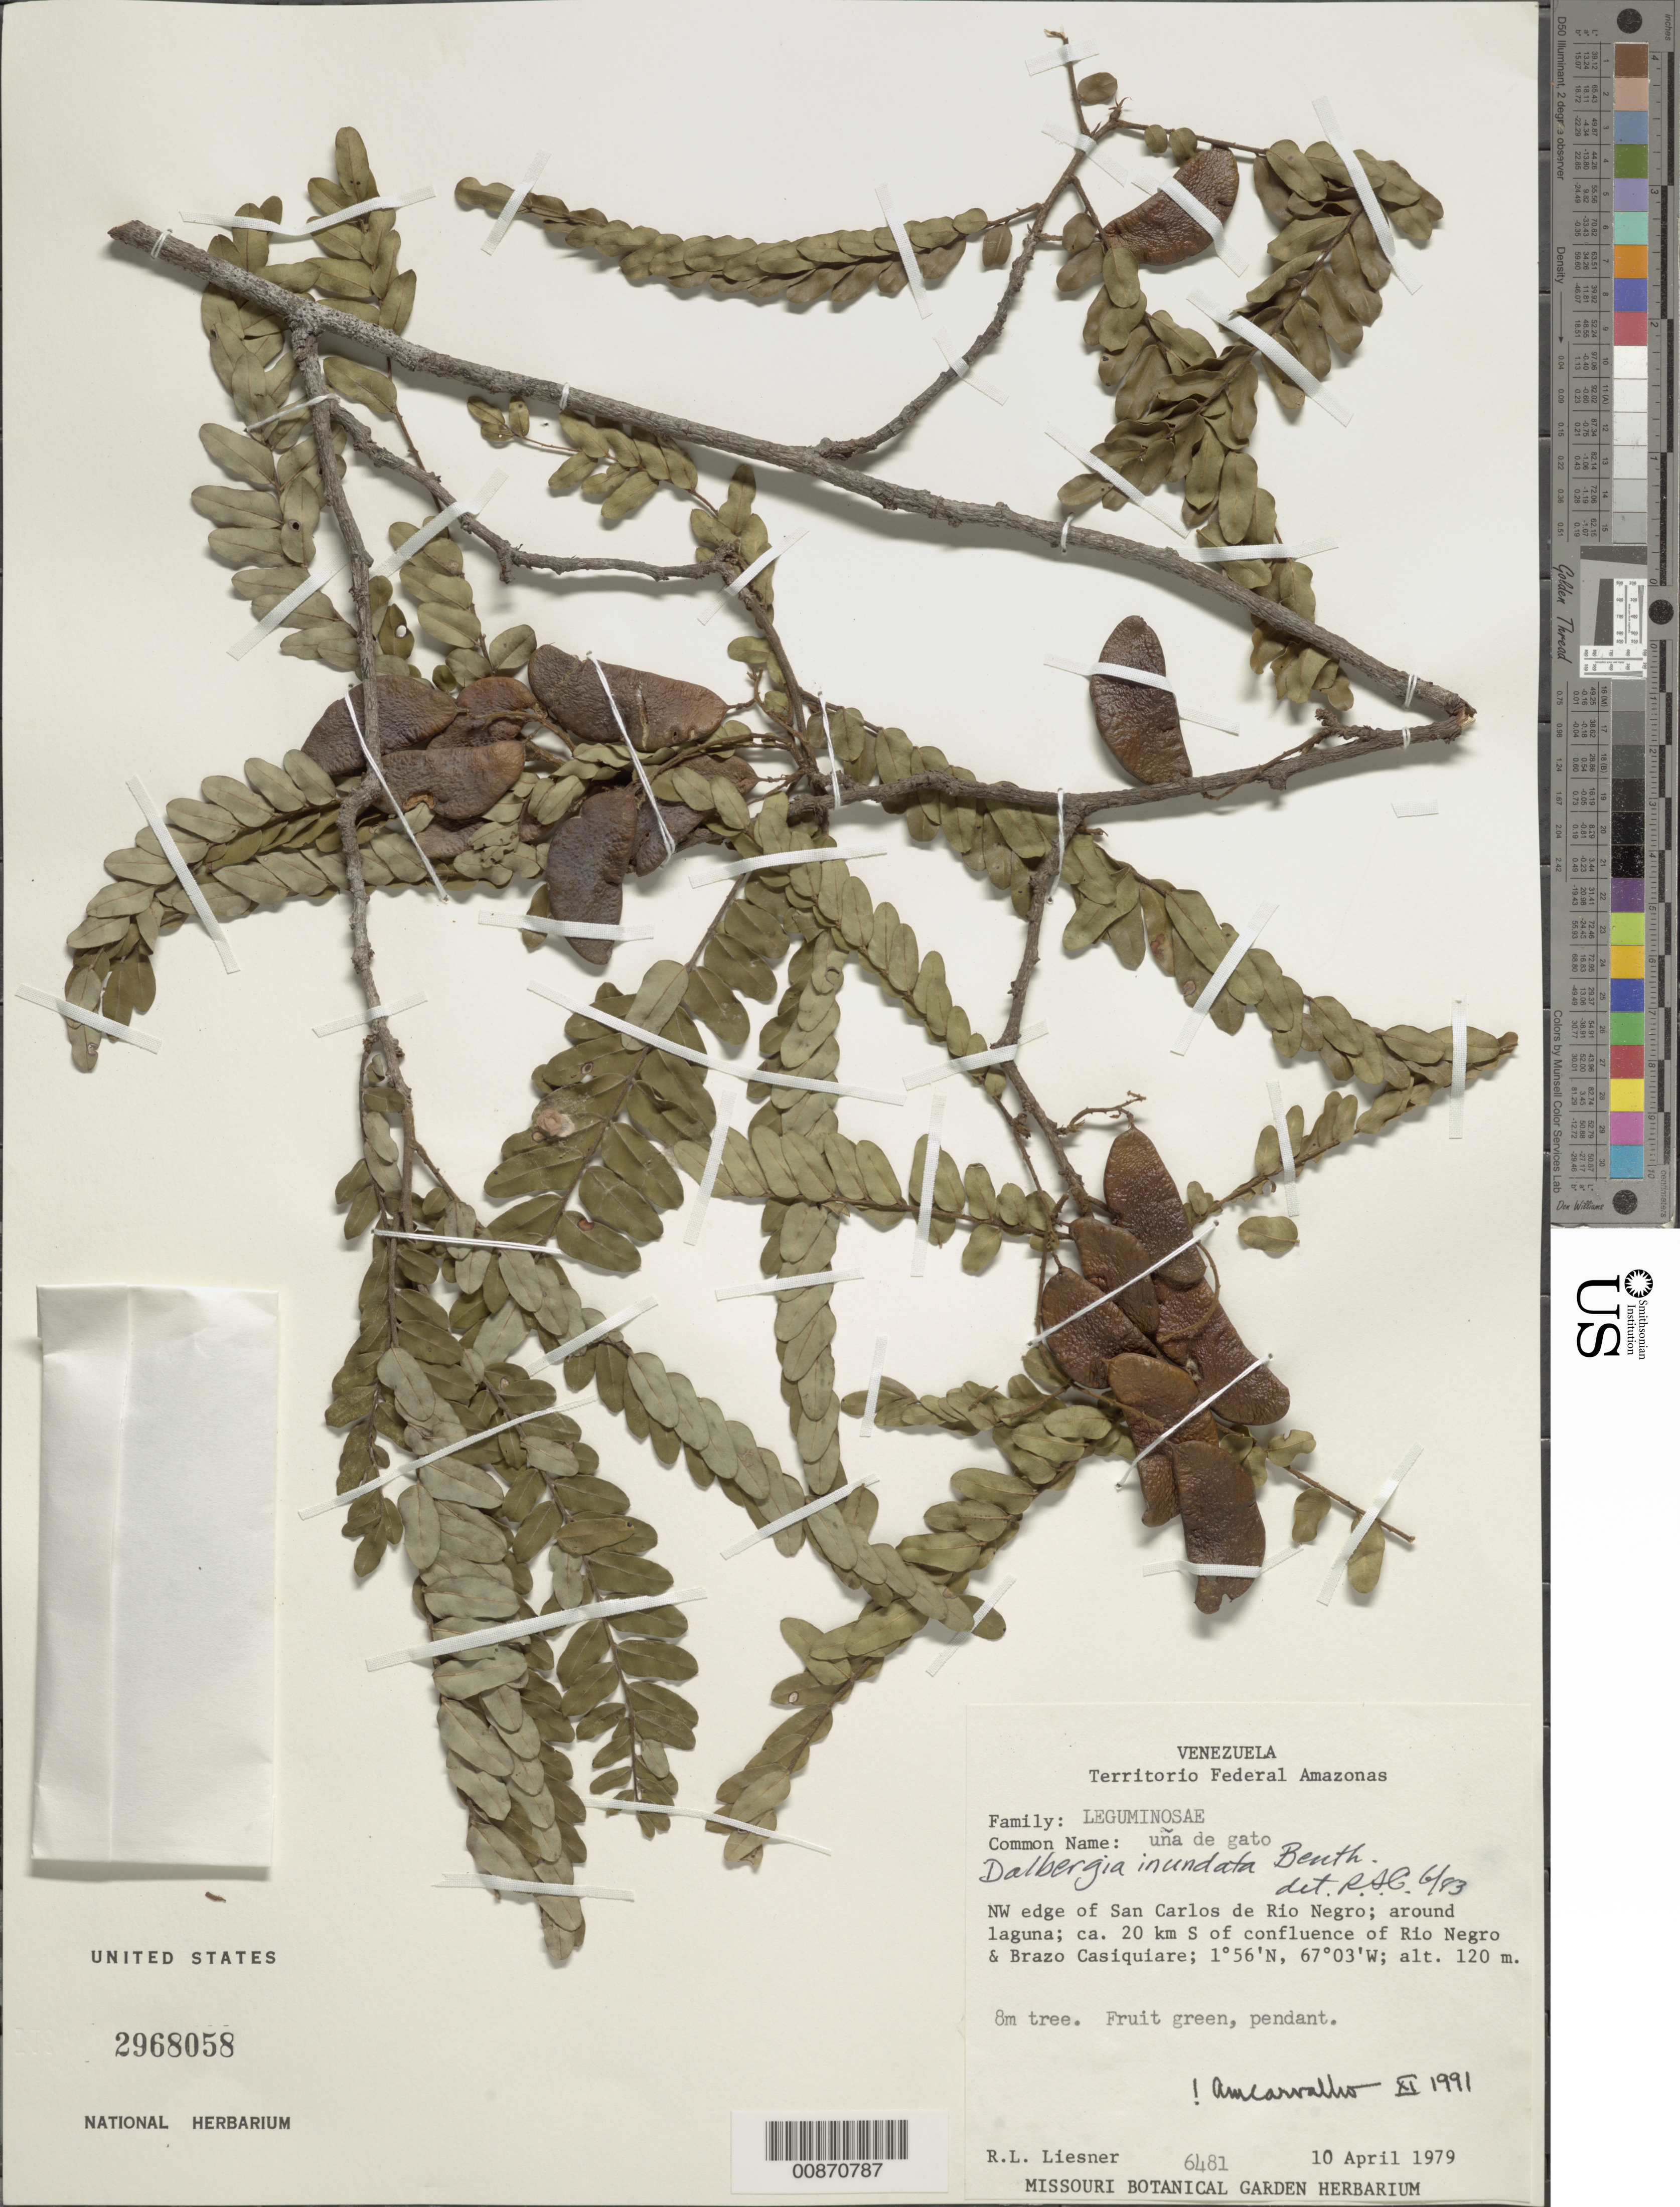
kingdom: Plantae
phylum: Tracheophyta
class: Magnoliopsida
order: Fabales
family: Fabaceae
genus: Dalbergia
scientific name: Dalbergia inundata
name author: Benth.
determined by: Carvalho, A. M. V. de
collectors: R. L. Liesner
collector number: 6481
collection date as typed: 10-Apr-79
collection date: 1979-04-10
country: Venezuela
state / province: Amazonas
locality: San Carlos de Río Negro, NW edge, 20 km S of confluence of Río Negro and Brazo Casiquiare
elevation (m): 120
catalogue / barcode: US 2968058